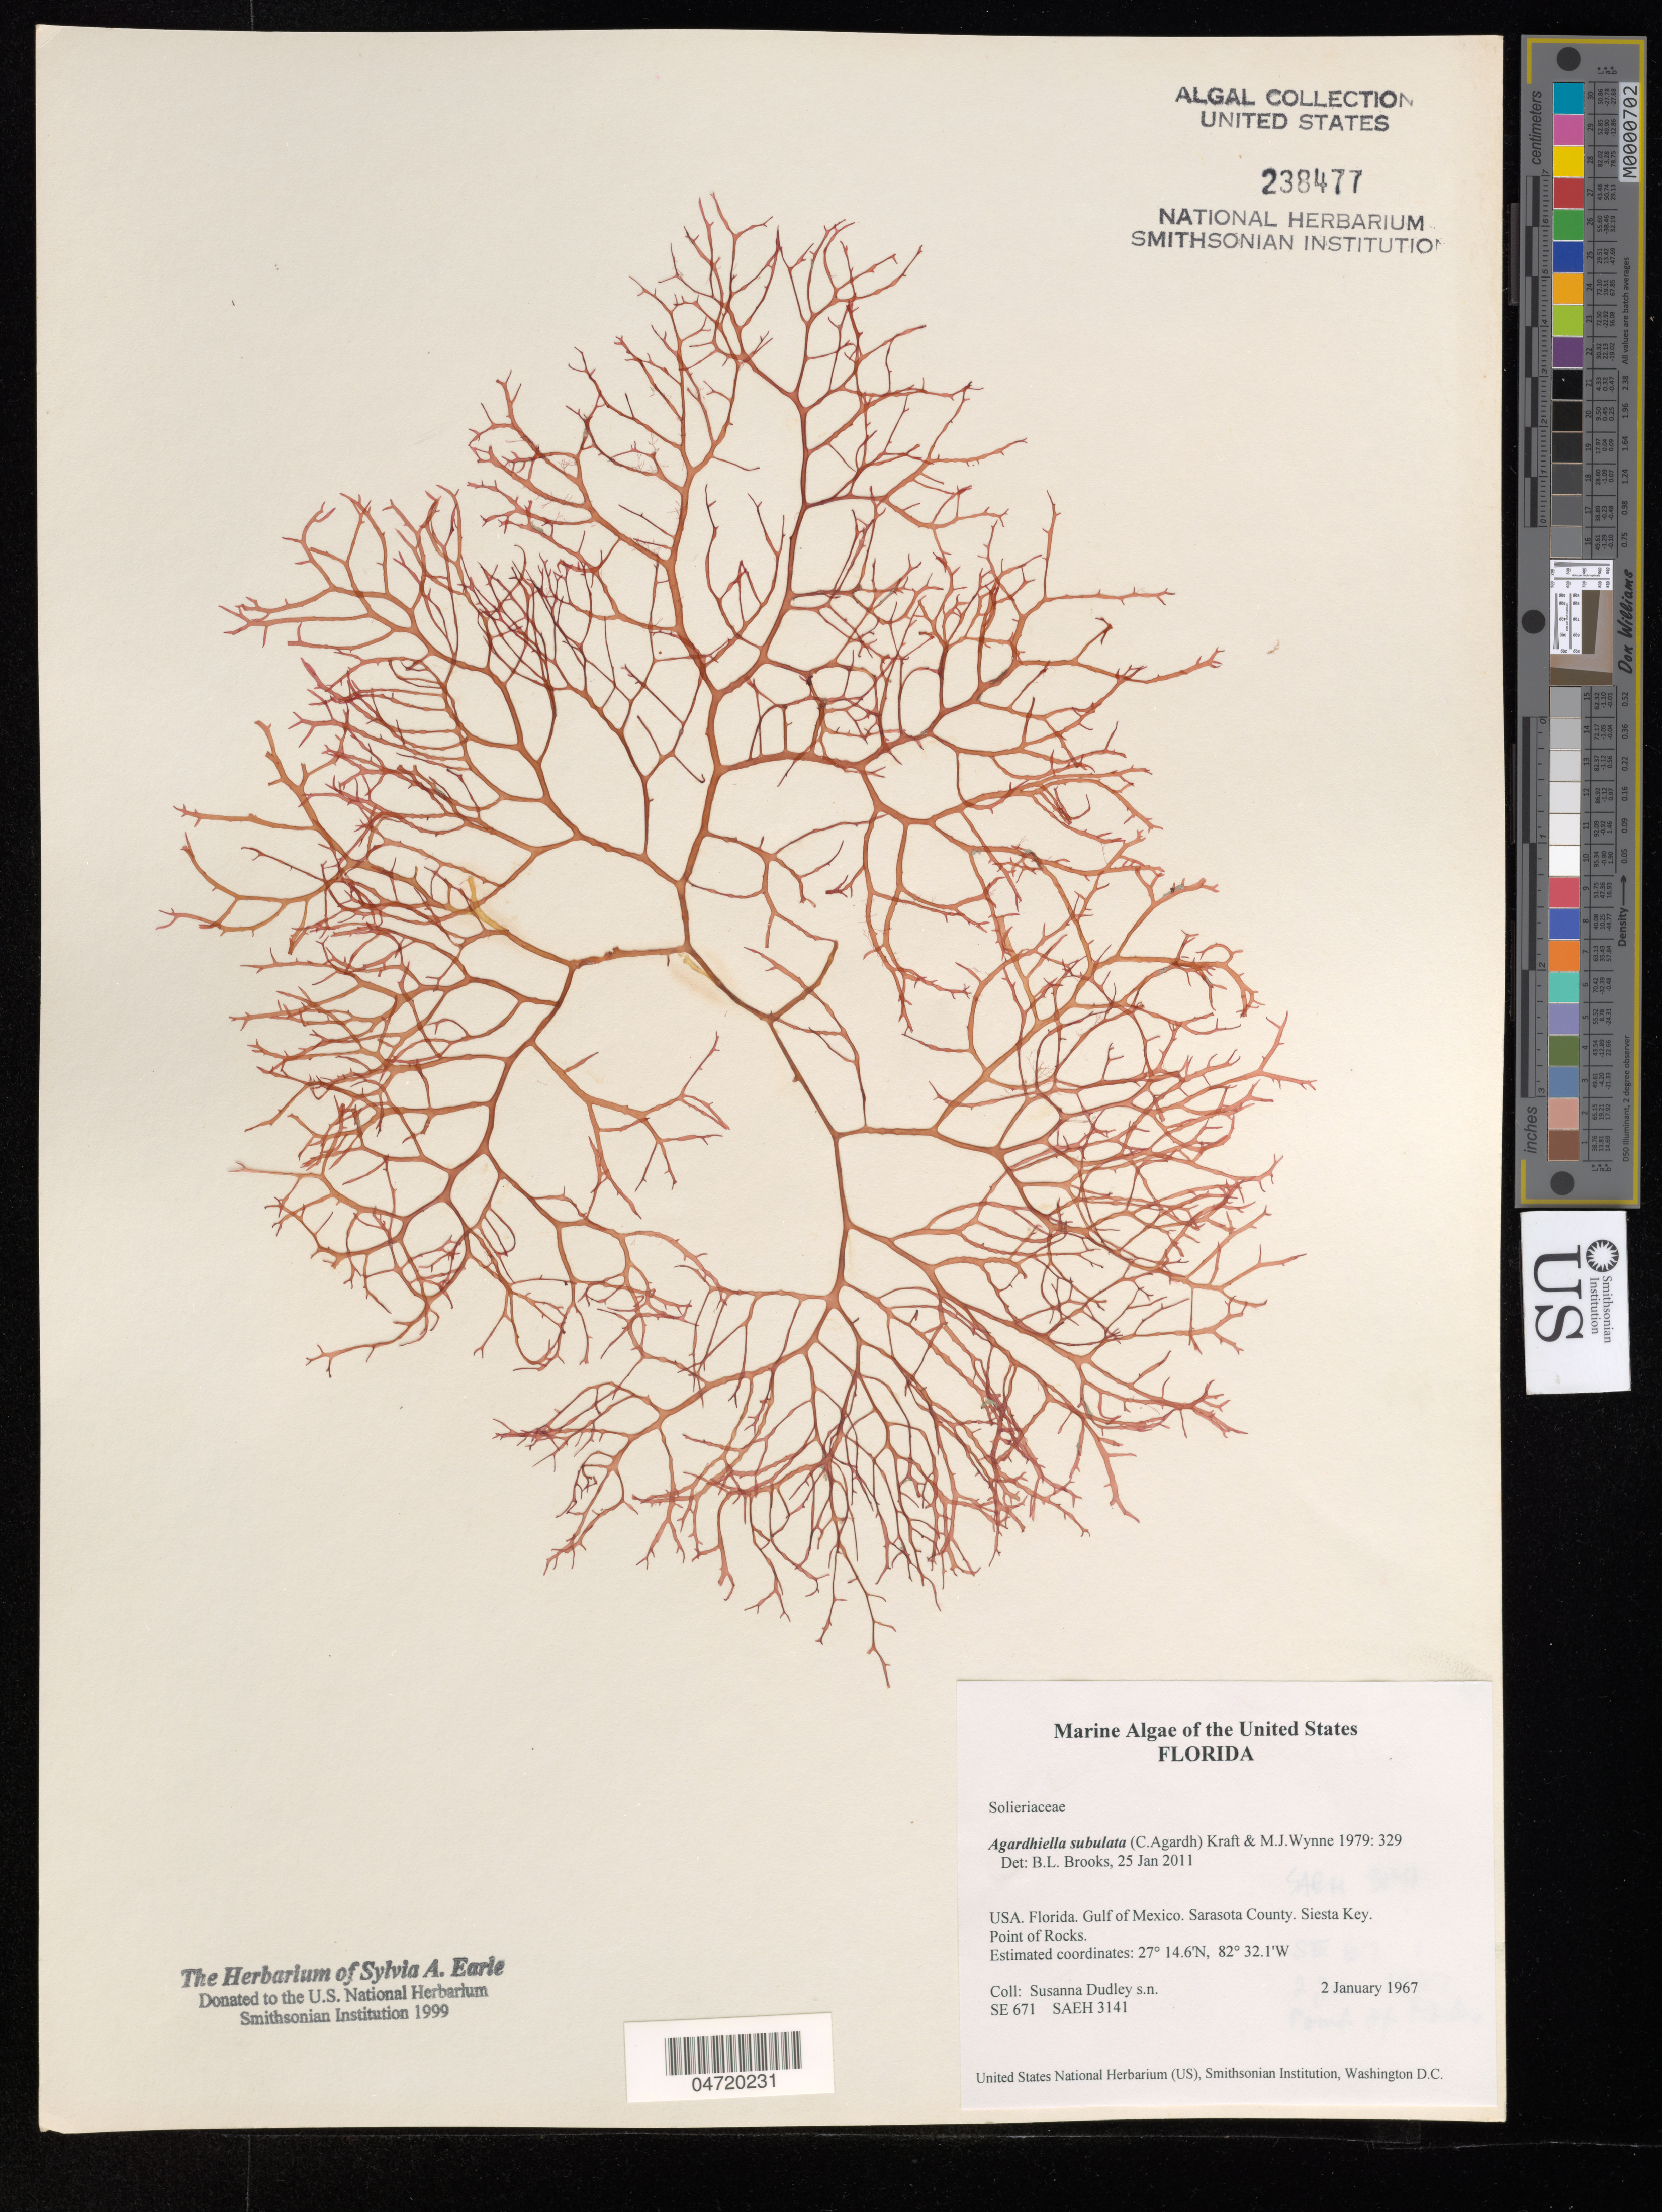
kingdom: Plantae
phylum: Rhodophyta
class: Florideophyceae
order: Gigartinales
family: Solieriaceae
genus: Agardhiella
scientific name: Agardhiella subulata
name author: (C. Agardh) G.T.Kraft & M.J. Wynne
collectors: S. Dudley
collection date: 1967-01-02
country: United States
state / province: Florida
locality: Gulf of Mexico. Sarasota Key. Siesta Key. Point of Rocks.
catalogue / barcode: US 238477